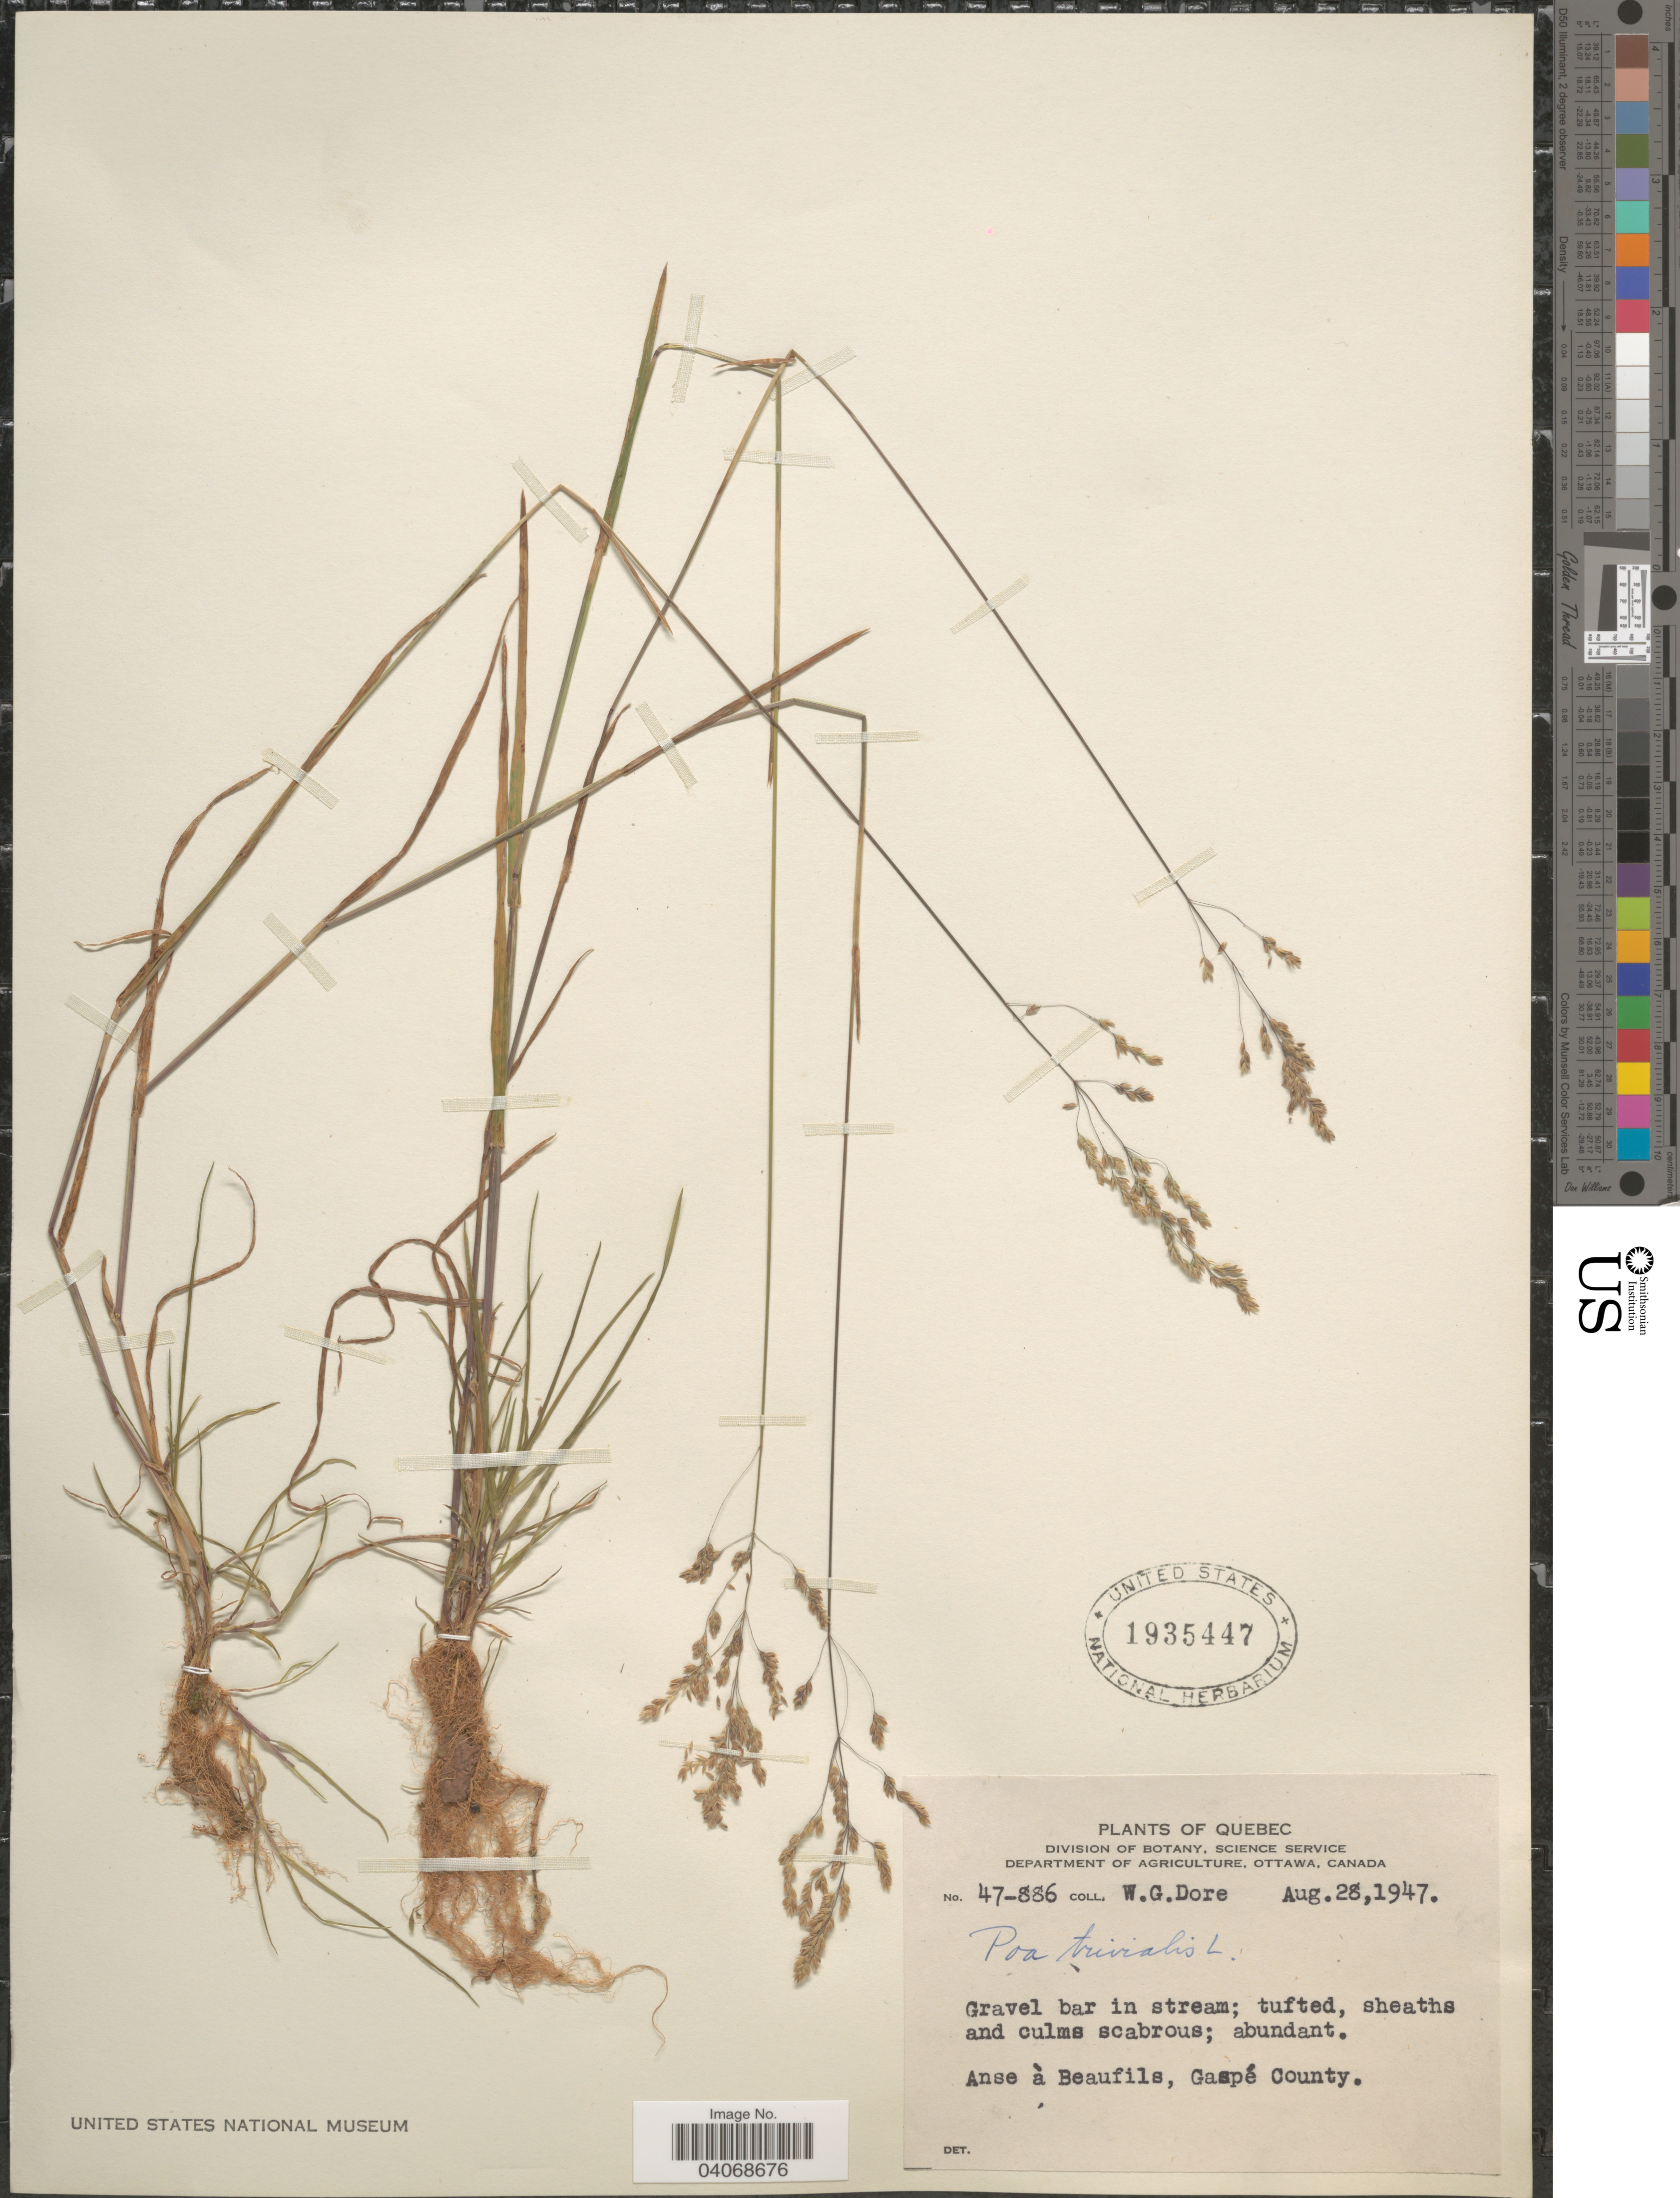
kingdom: Plantae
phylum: Tracheophyta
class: Liliopsida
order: Poales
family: Poaceae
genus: Poa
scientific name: Poa trivialis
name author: L.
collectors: W. Dore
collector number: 47-886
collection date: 1947-08-28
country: Canada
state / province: Quebec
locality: Gravel bar in stream. Anse à Beaufils, Gaspé County.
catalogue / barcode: US 1935447